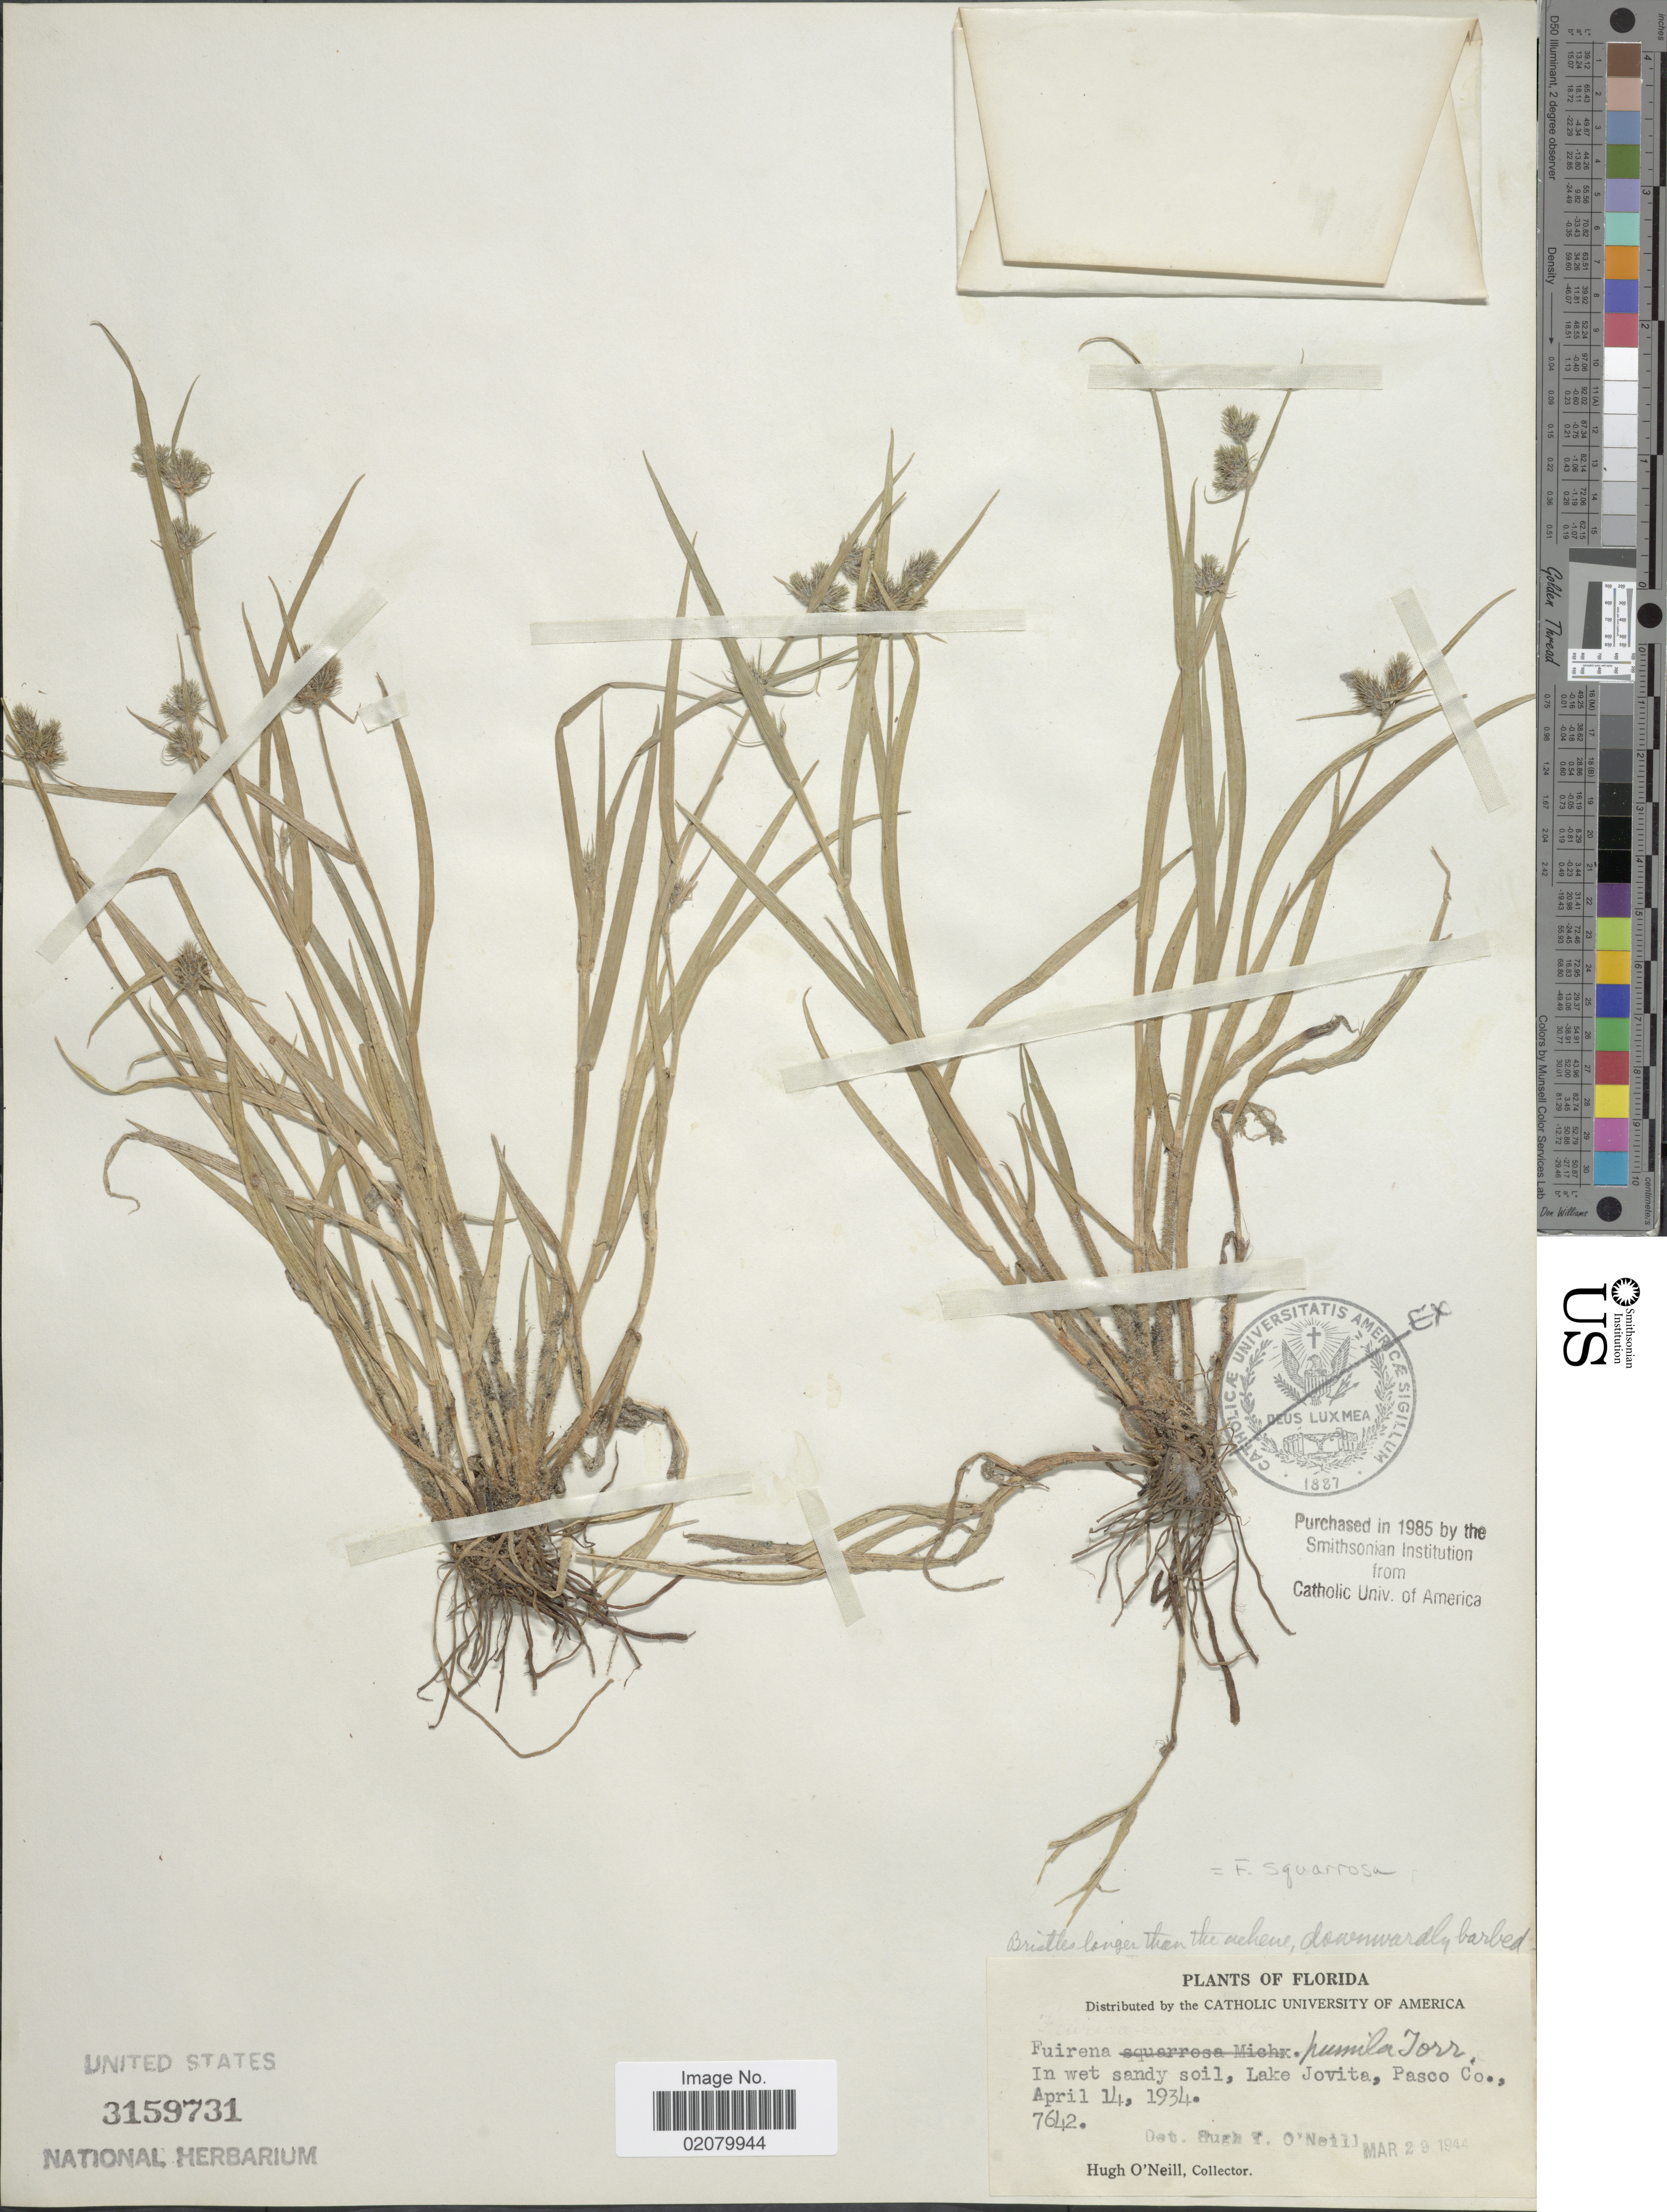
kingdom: Plantae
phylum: Tracheophyta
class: Liliopsida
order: Poales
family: Cyperaceae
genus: Fuirena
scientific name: Fuirena squarrosa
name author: Michx.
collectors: H. O'Neill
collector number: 7642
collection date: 1934-04-14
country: United States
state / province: Florida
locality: Lake Jovita, Pasco Co.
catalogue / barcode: US 3159731